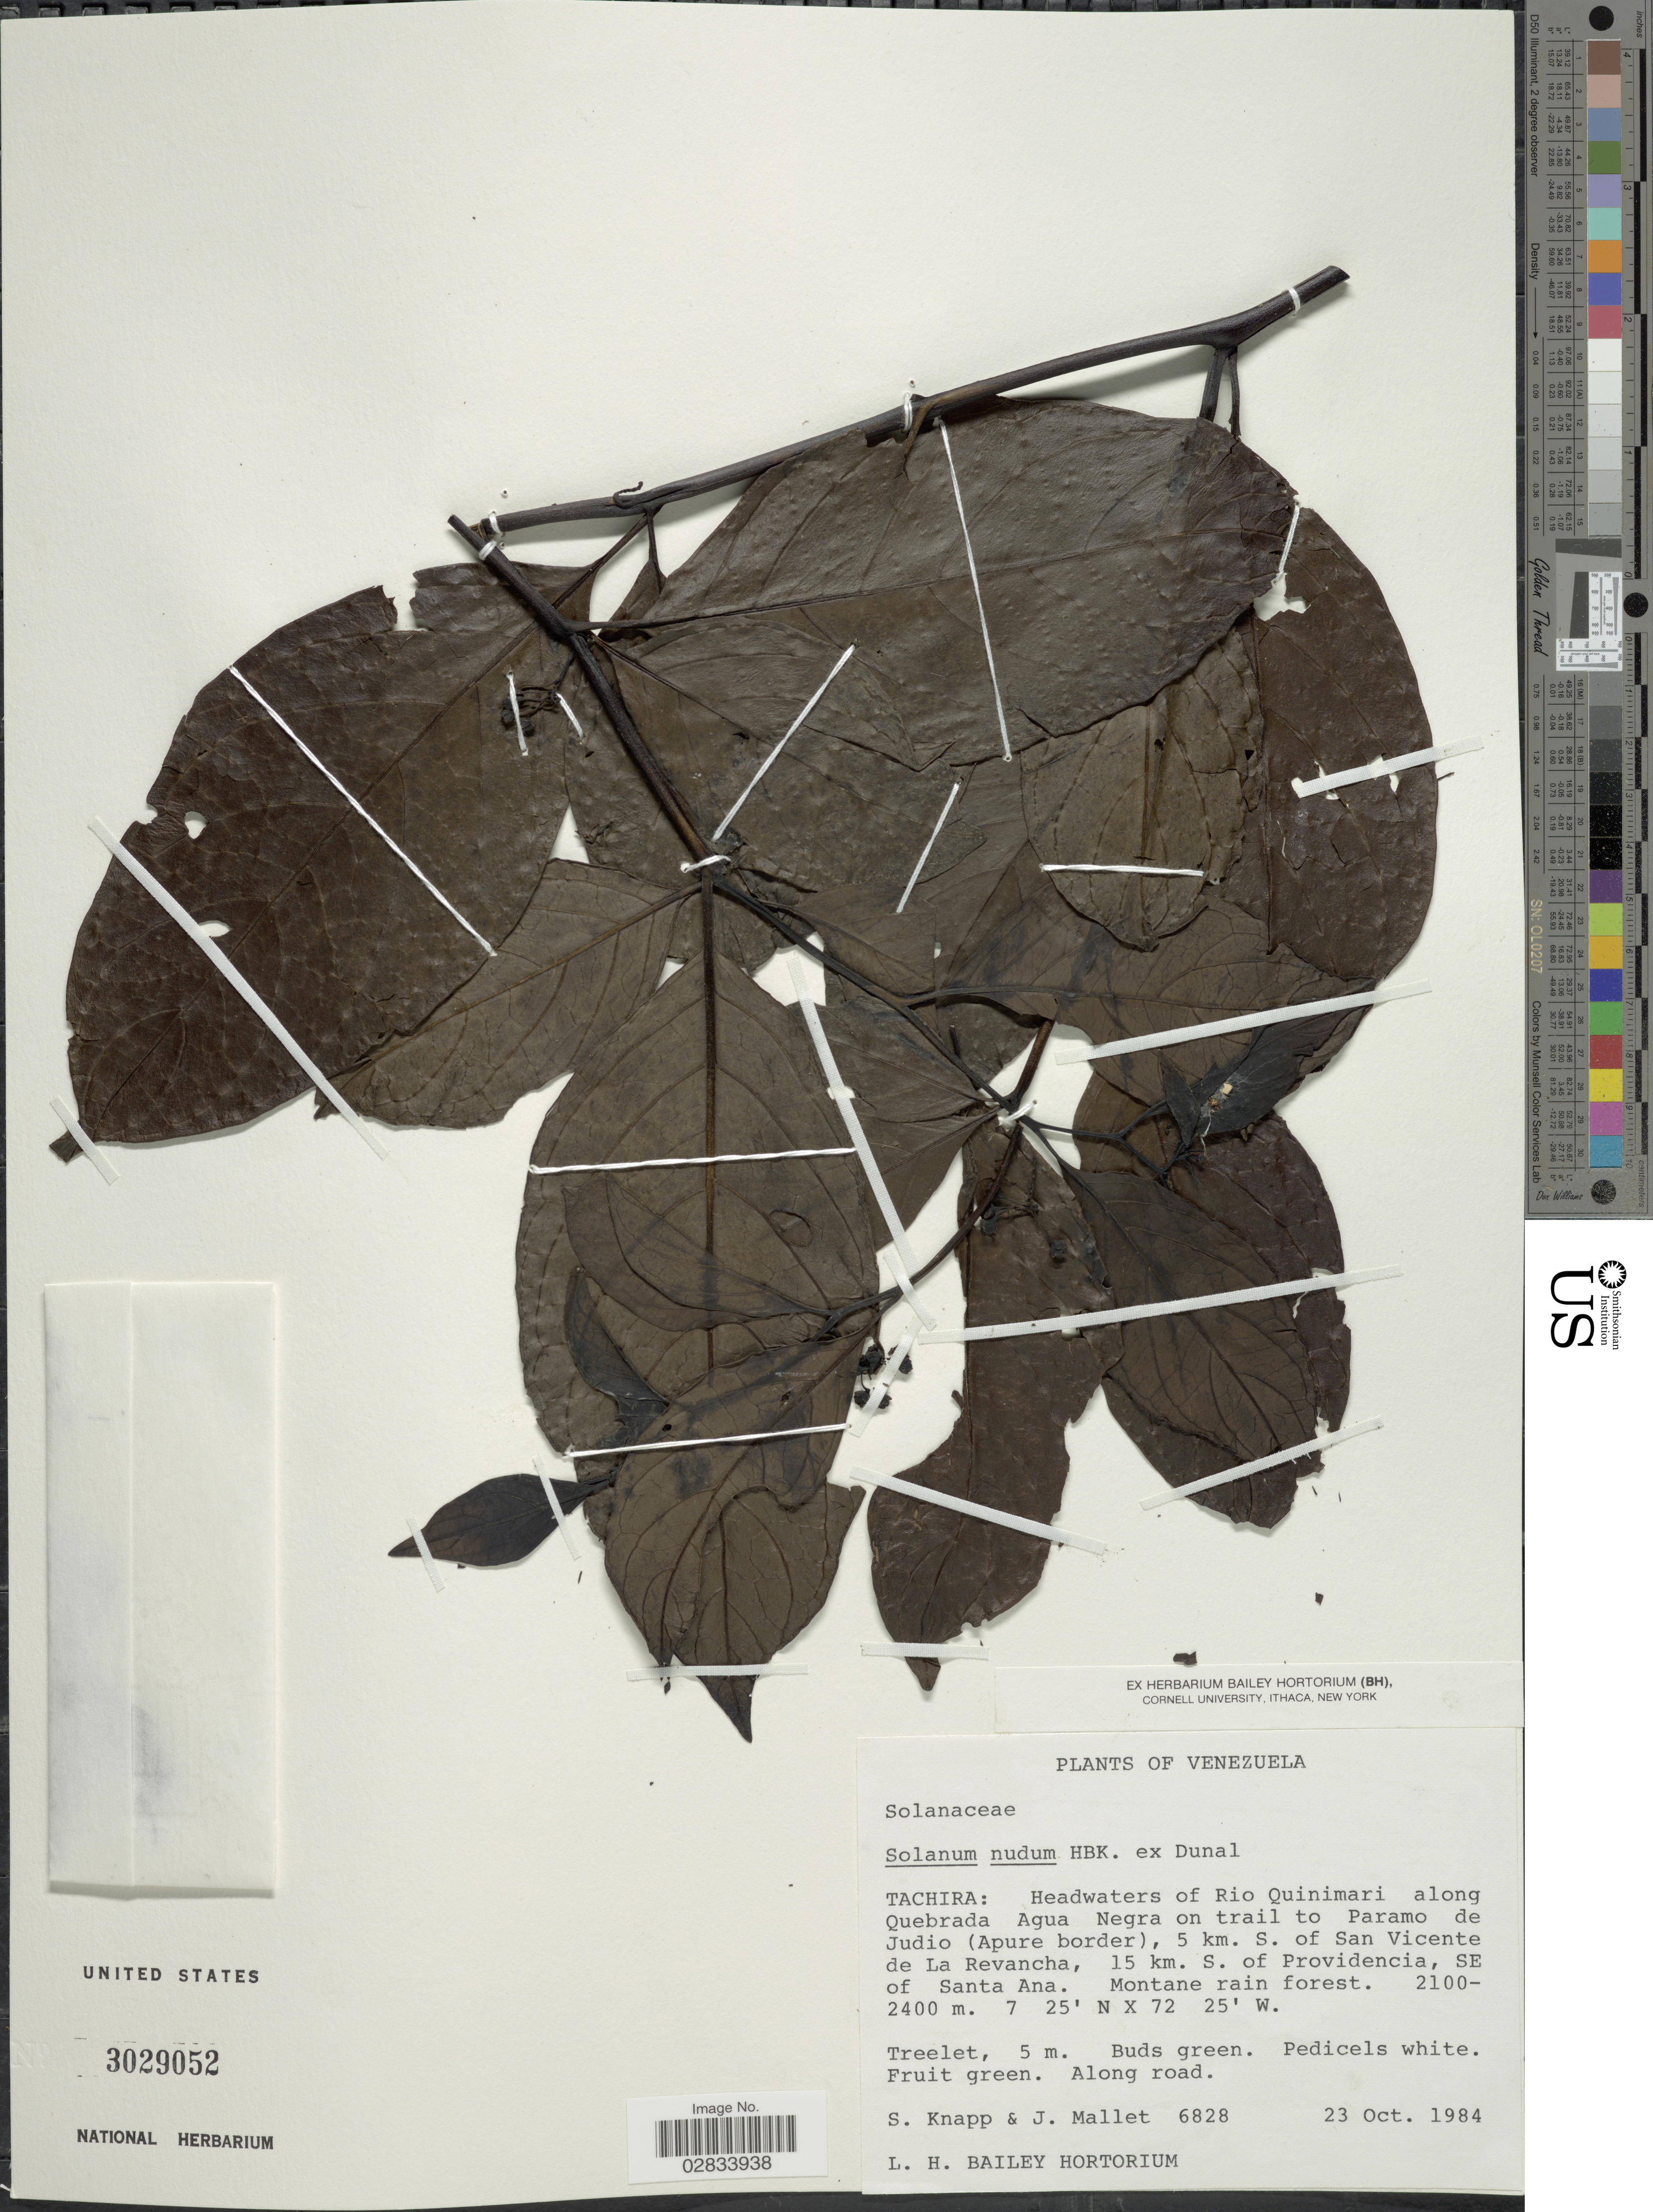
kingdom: Plantae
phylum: Tracheophyta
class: Magnoliopsida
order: Solanales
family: Solanaceae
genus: Solanum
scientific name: Solanum nudum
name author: Humb. & Bonpl. ex Dunal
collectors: S. Knapp & J. Mallet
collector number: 6828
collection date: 1984-10-23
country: Venezuela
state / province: Tachira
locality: Tachira: Headwaters of Rio Quinimari along Quebrada Agua Negra on trail to Paramo de Judio (Apure border), 5 km. S of San Vicente de La Revancha, 15 km. S. of Providencia, SE of Santa Ana, Montane rain forest.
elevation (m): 2100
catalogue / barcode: US 3029052